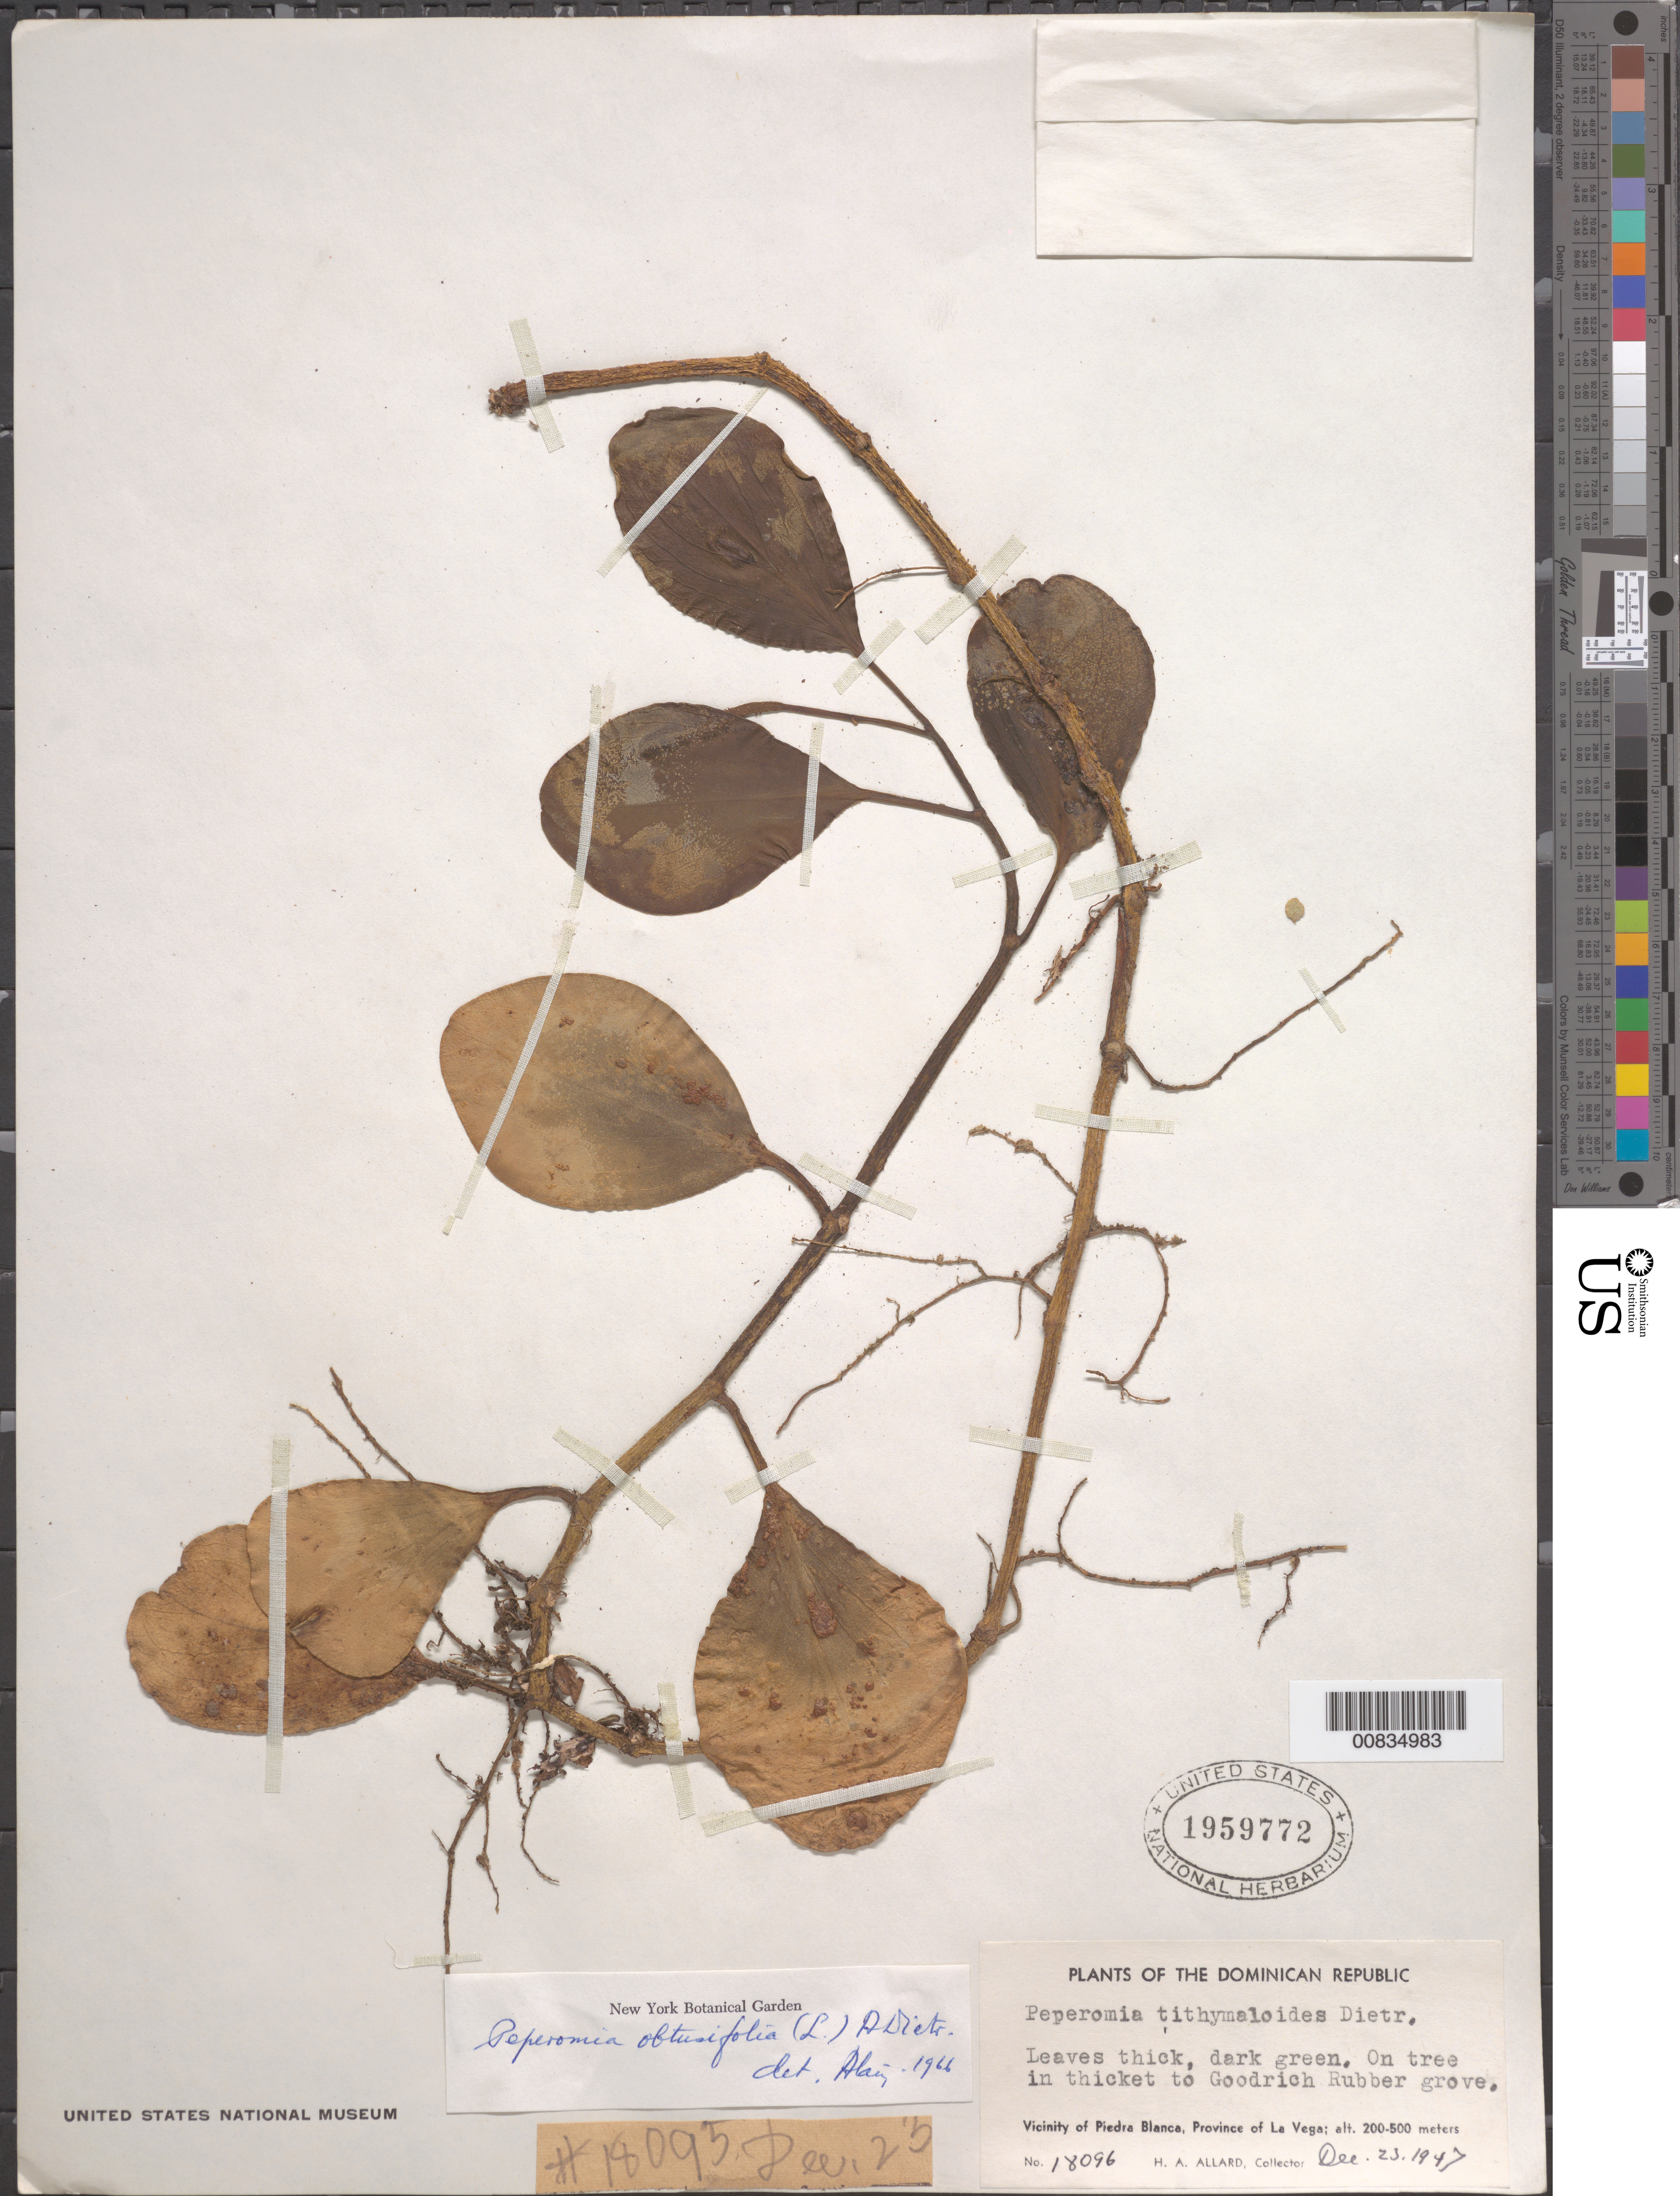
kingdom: Plantae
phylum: Tracheophyta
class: Magnoliopsida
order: Piperales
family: Piperaceae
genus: Peperomia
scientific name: Peperomia obtusifolia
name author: (L.) A. Dietr.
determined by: Liogier, Alain H.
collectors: H. A. Allard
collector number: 18096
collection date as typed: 23 Dec 1947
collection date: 1947-12-23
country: Dominican Republic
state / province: La Vega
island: Hispaniola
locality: Vicinity of Piedra Blanca. In thicket to Goodrich Rubber grove.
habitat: On tree in thicket.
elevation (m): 200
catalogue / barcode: US 1959772